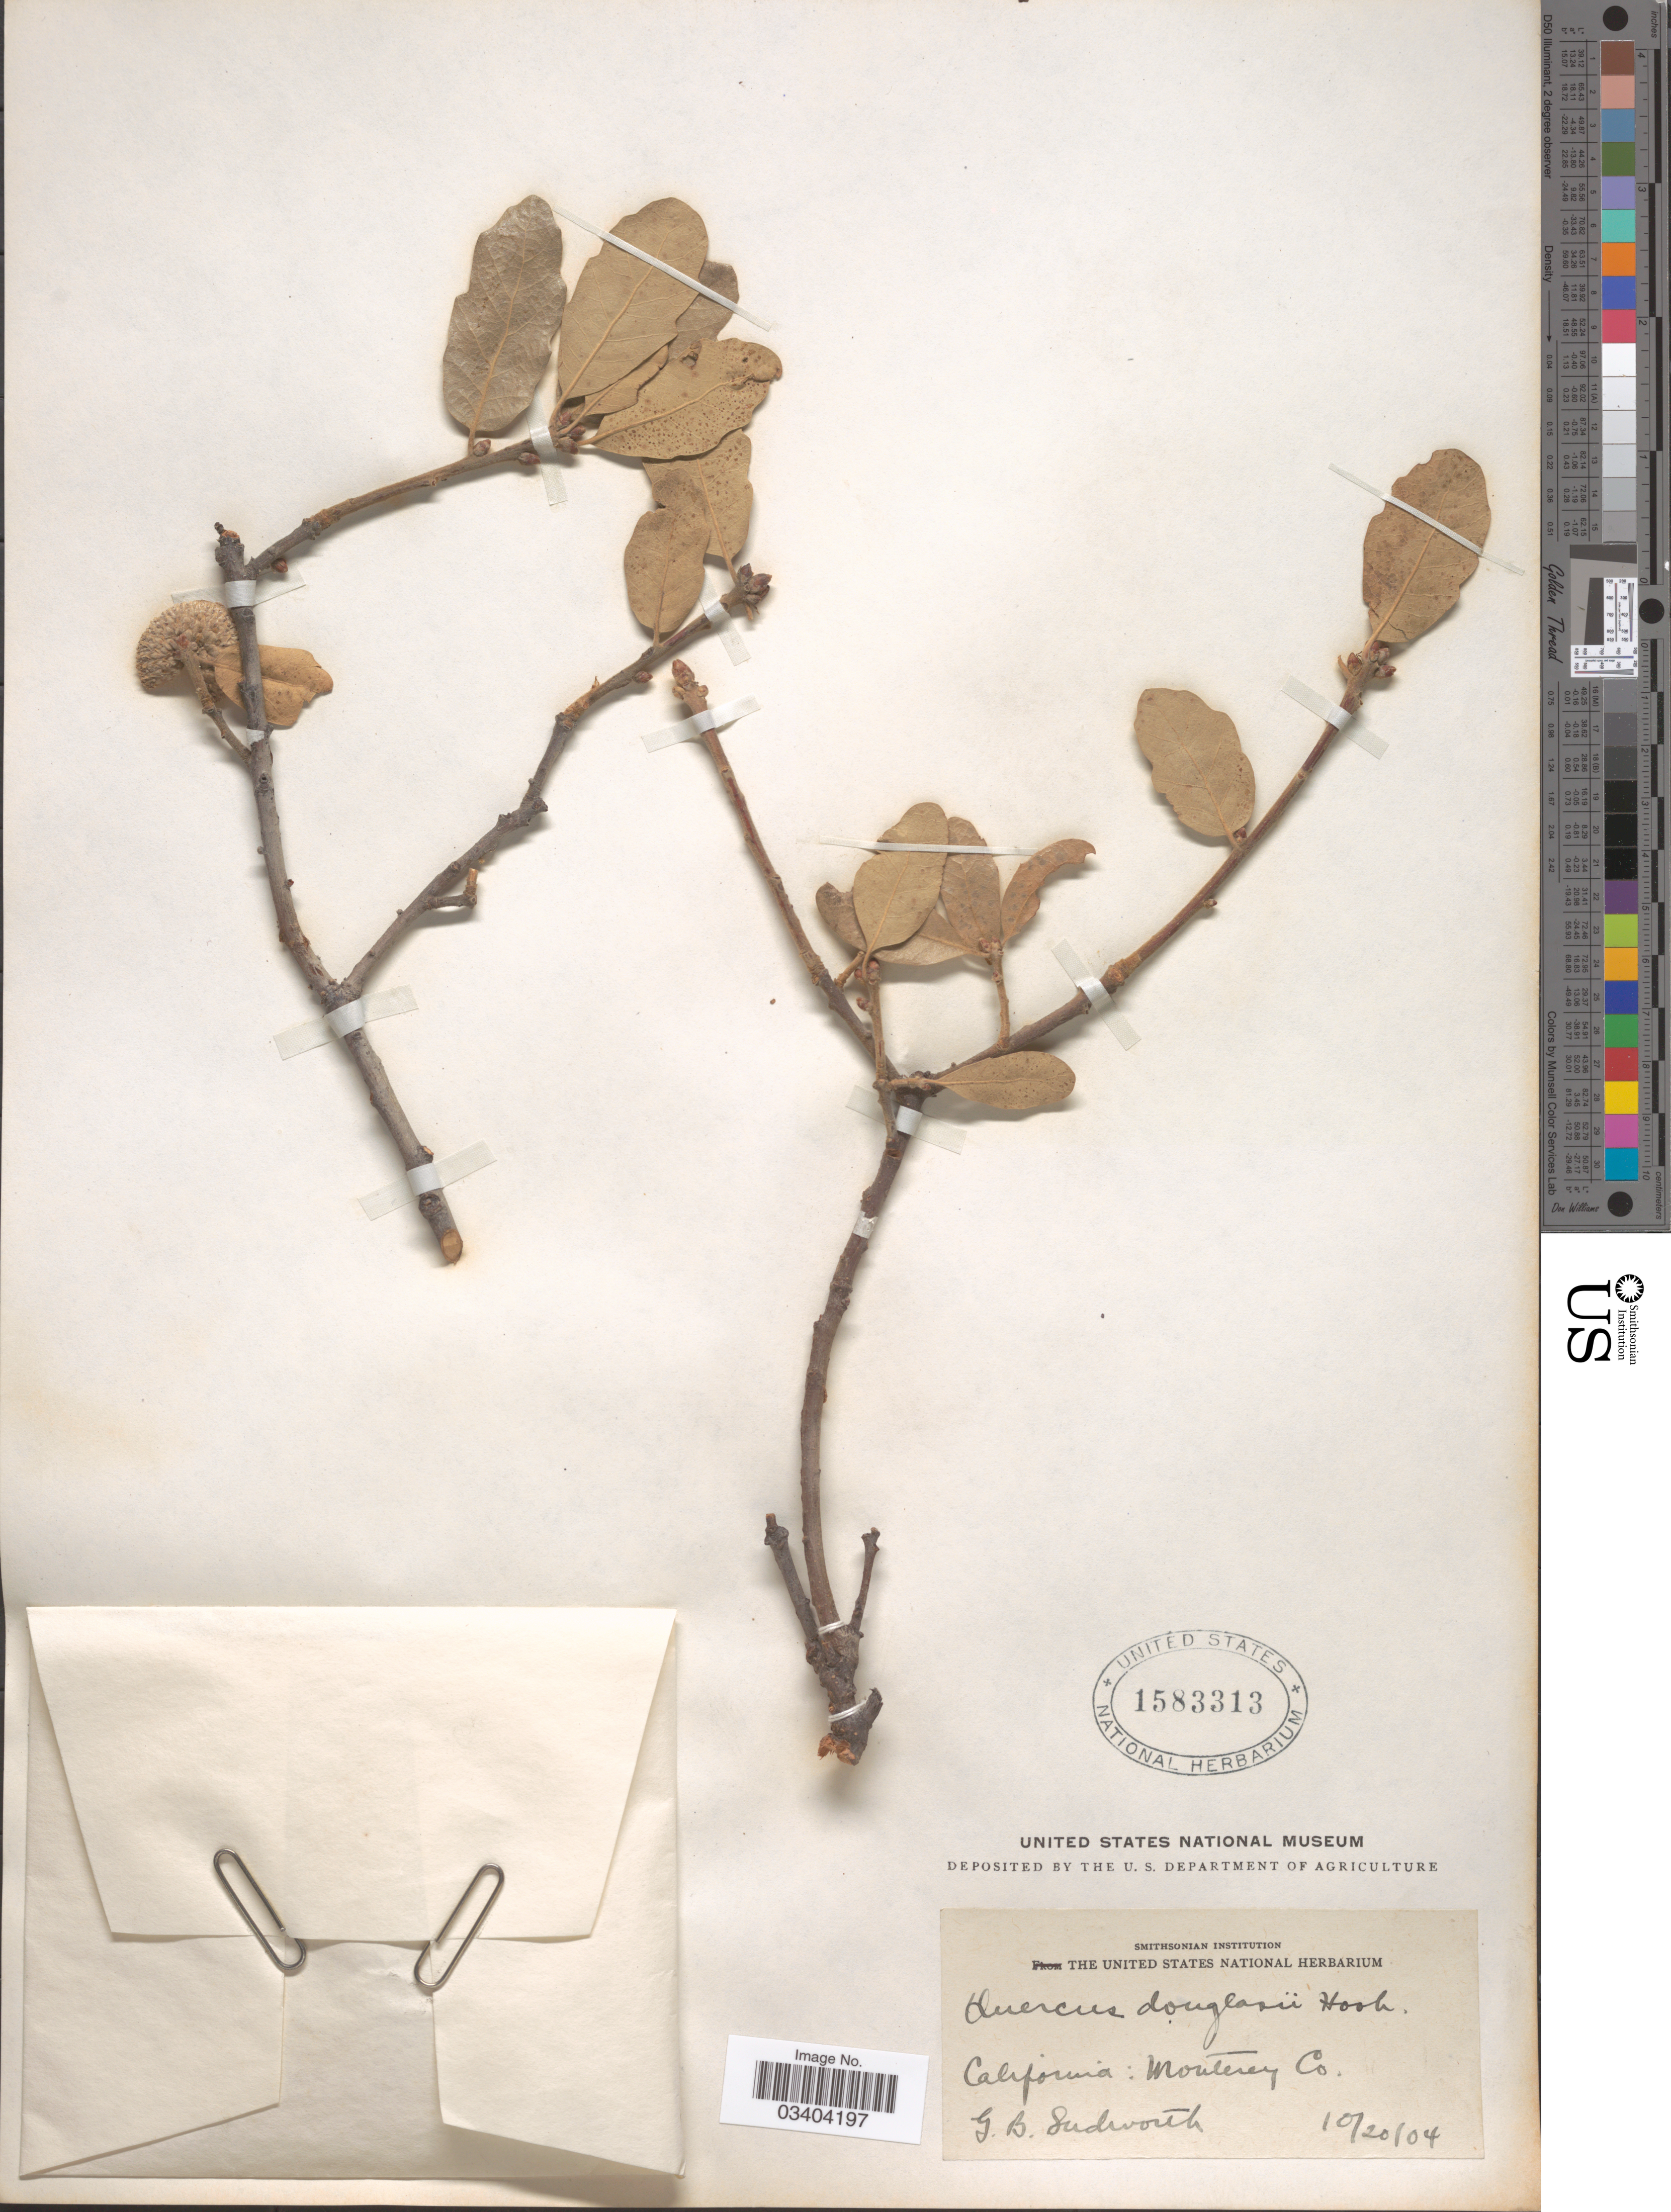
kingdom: Plantae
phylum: Tracheophyta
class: Magnoliopsida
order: Fagales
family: Fagaceae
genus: Quercus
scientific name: Quercus douglasii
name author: Hook. & Arn.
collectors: G. B. Sudworth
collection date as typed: Transcribed d/m/y: 20/10/4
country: United States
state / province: California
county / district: Monterey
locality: Monterey Co.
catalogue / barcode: US 1583313